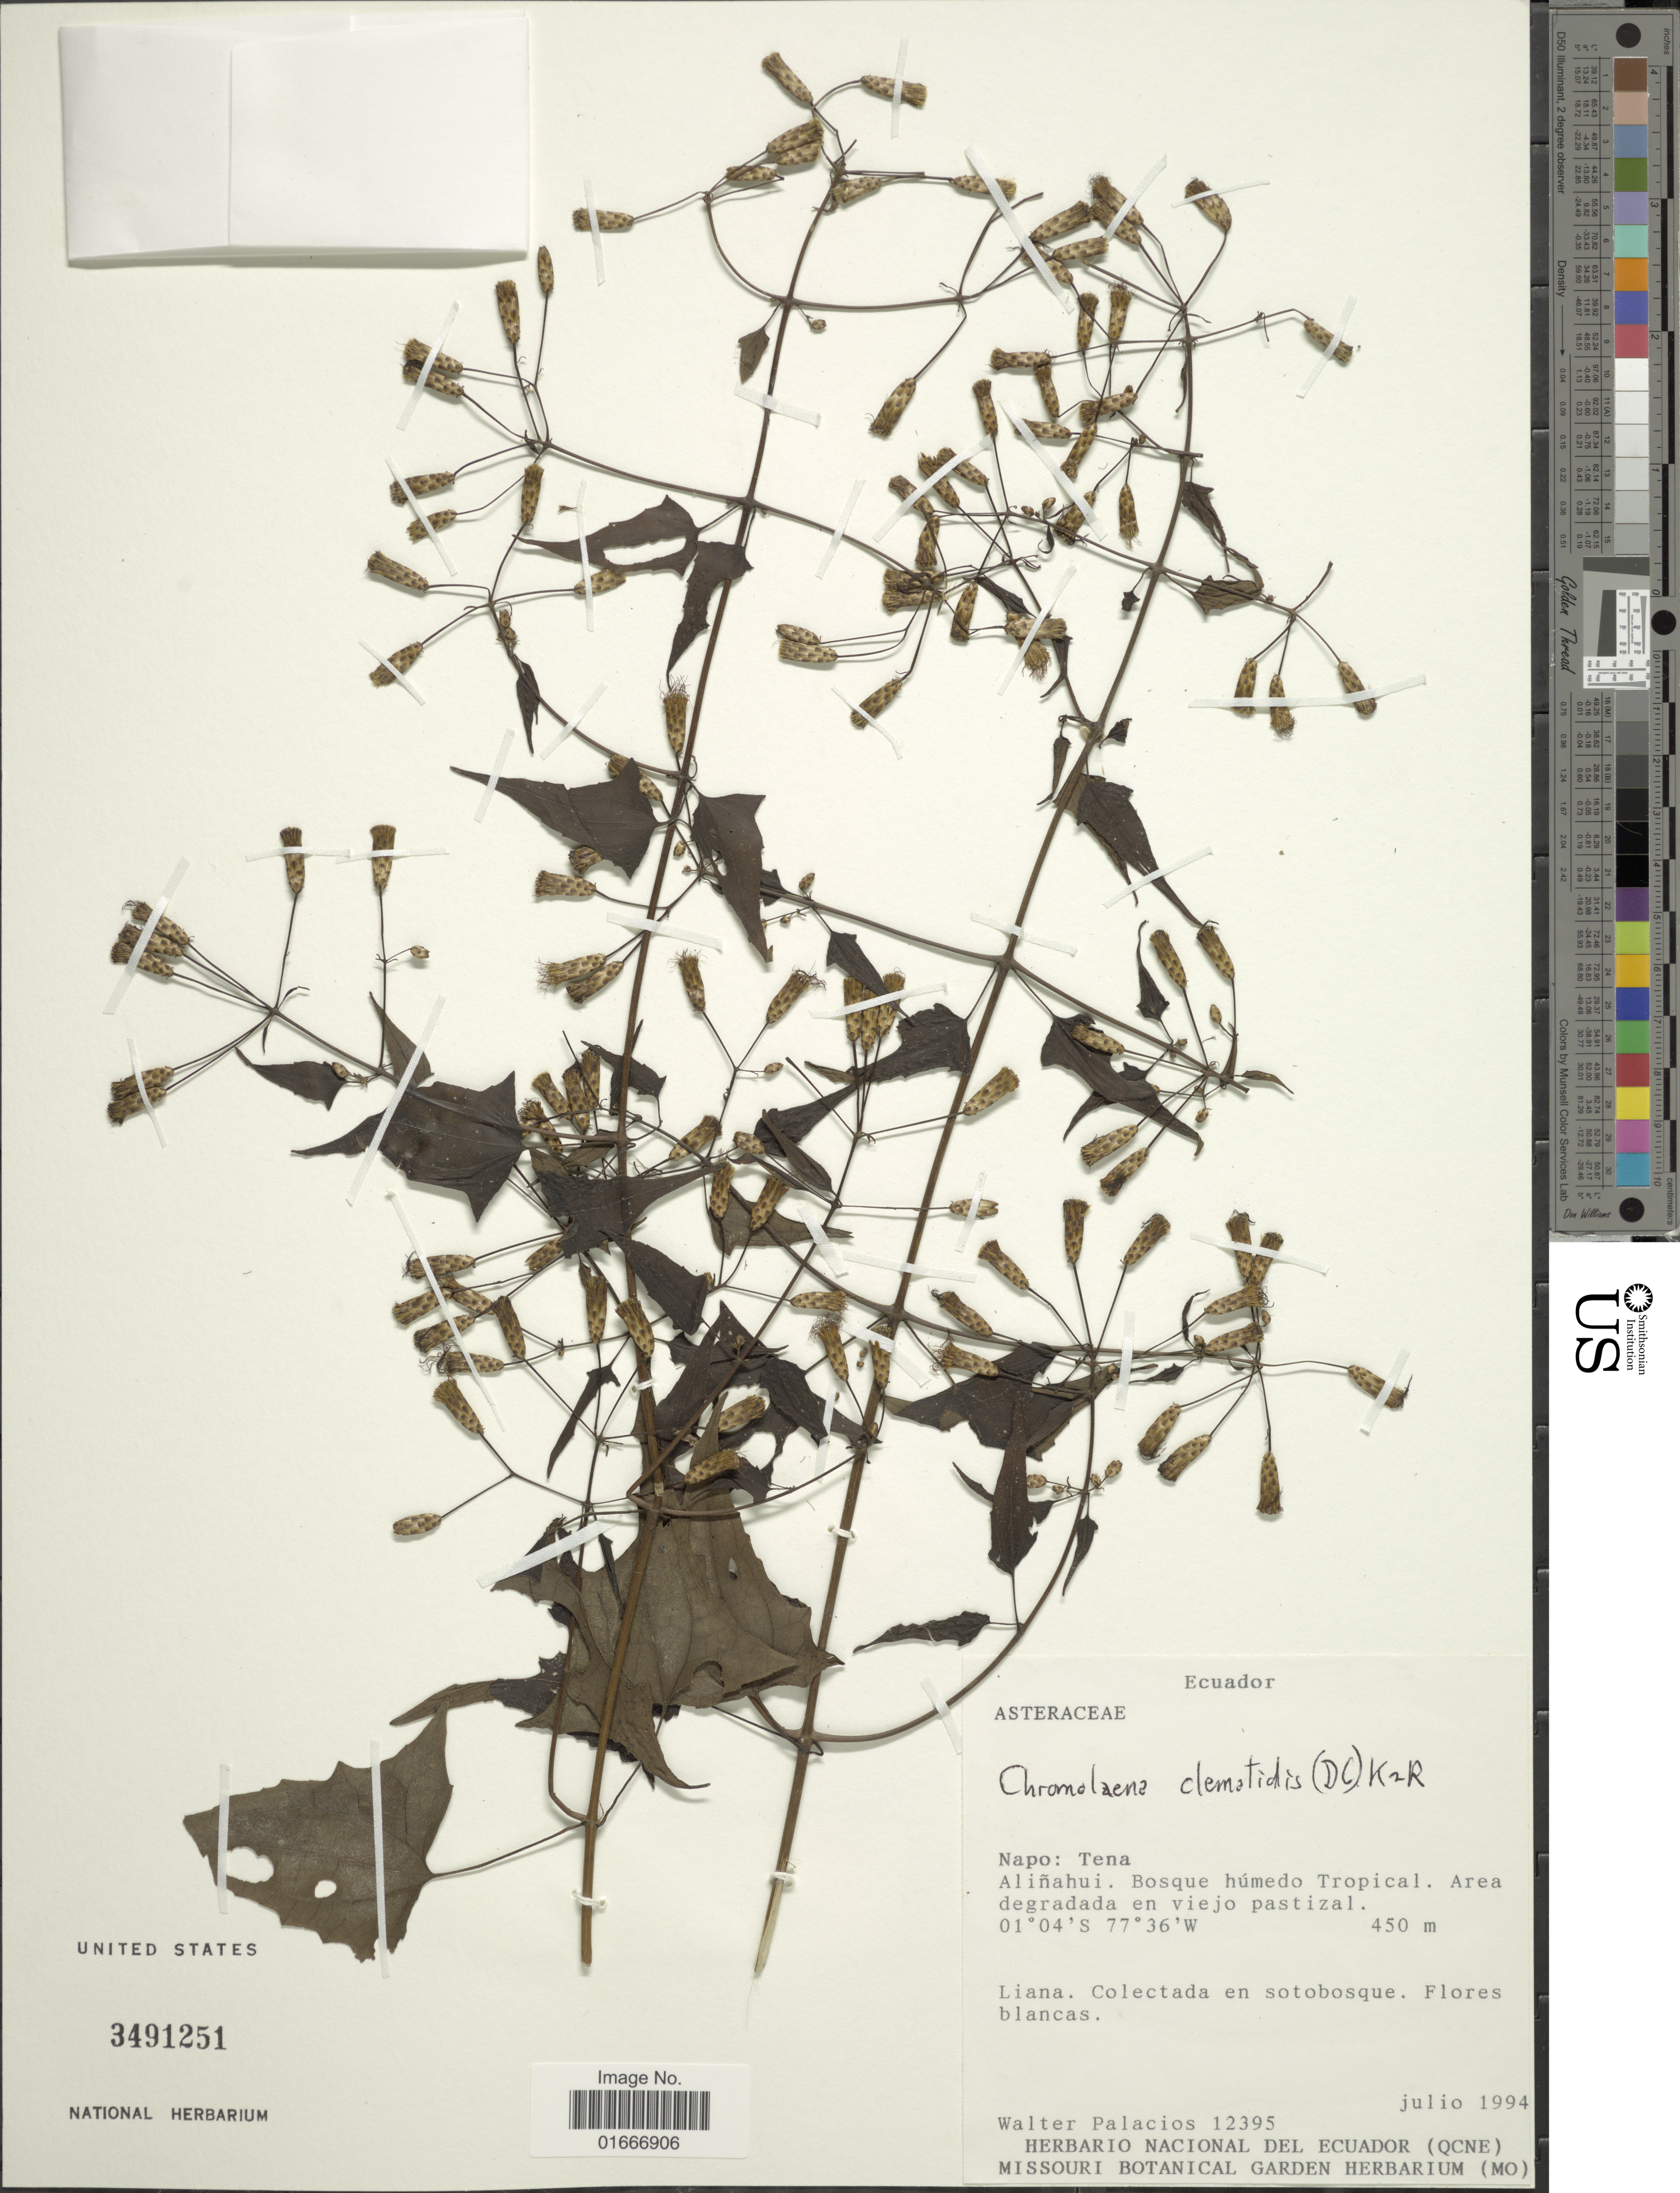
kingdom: Plantae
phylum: Tracheophyta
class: Magnoliopsida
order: Asterales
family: Asteraceae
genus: Chromolaena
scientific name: Chromolaena clematitis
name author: (DC.) R.M. King & H. Rob.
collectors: W. Palacios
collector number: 12395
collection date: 1994-07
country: Ecuador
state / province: Napo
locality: Ecuador. Napo: Tena. Alinahui. Bosque humedo Tropical. Area degradada en viejo pastizal.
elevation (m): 450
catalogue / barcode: US 3491251